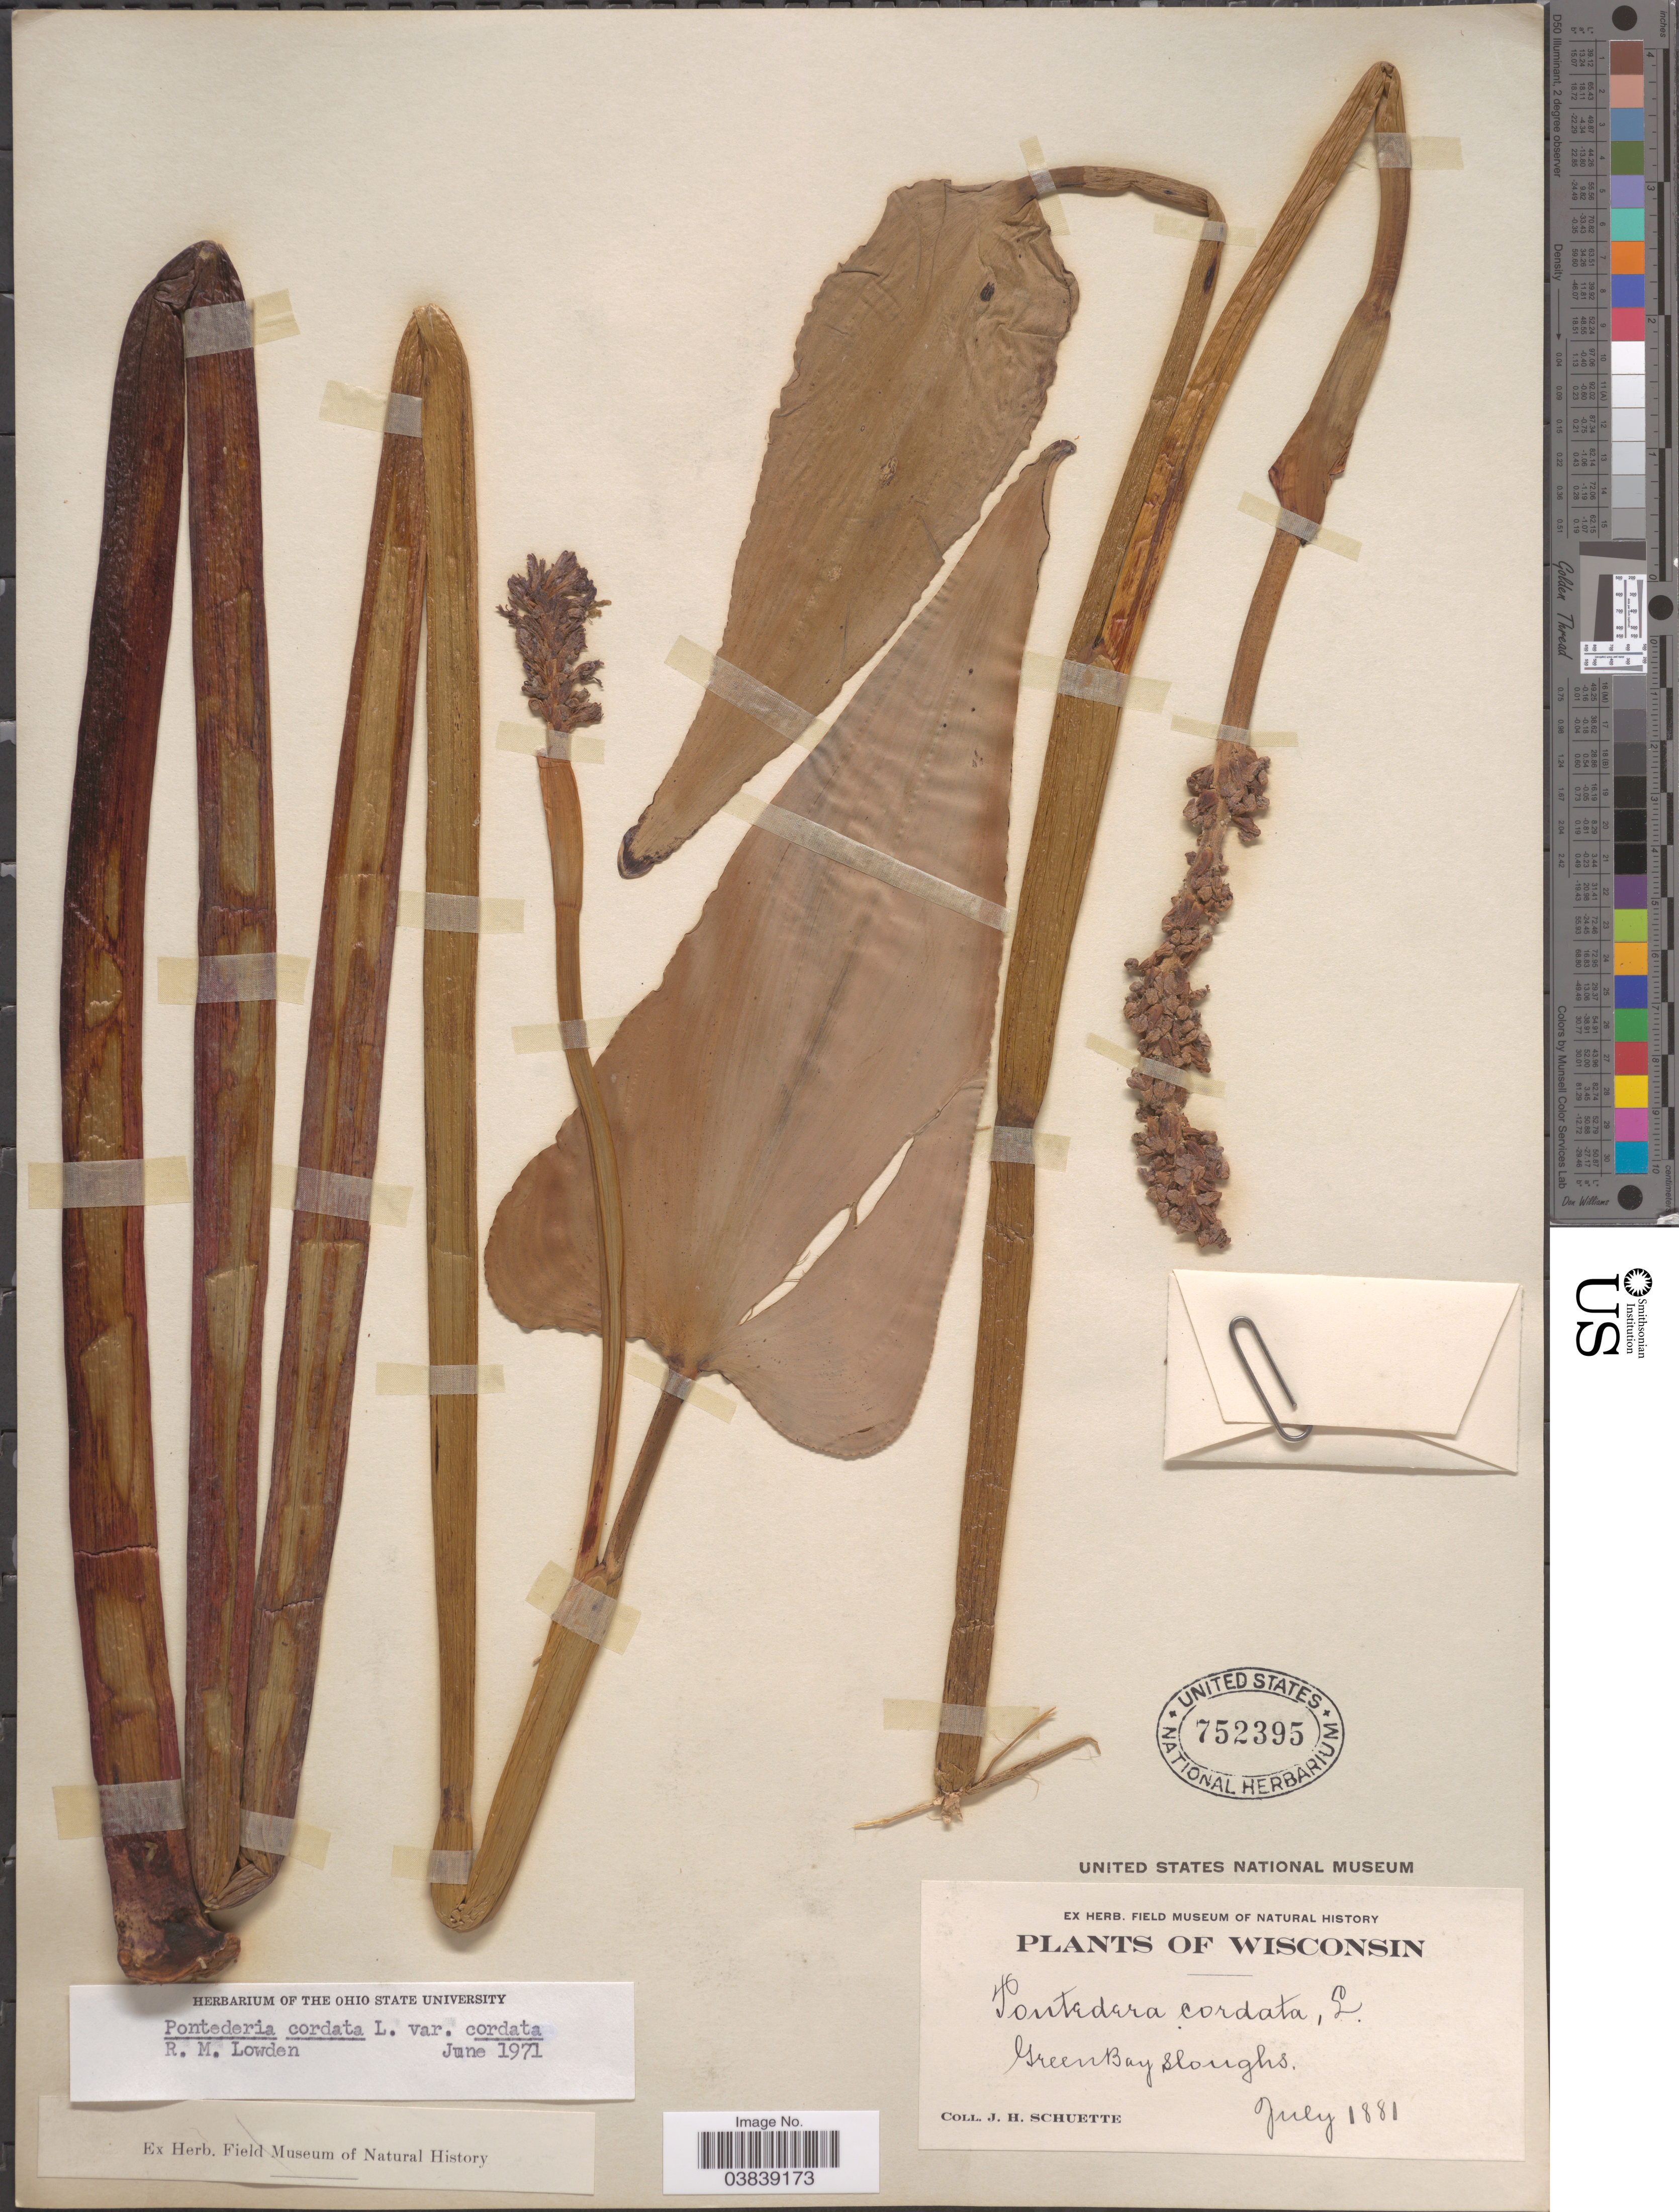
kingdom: Plantae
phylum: Tracheophyta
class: Liliopsida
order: Commelinales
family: Pontederiaceae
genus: Pontederia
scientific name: Pontederia cordata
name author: L.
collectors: J. H. Schuette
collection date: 1881-07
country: United States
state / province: Wisconsin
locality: Green Bay sloughs.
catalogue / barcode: US 752395